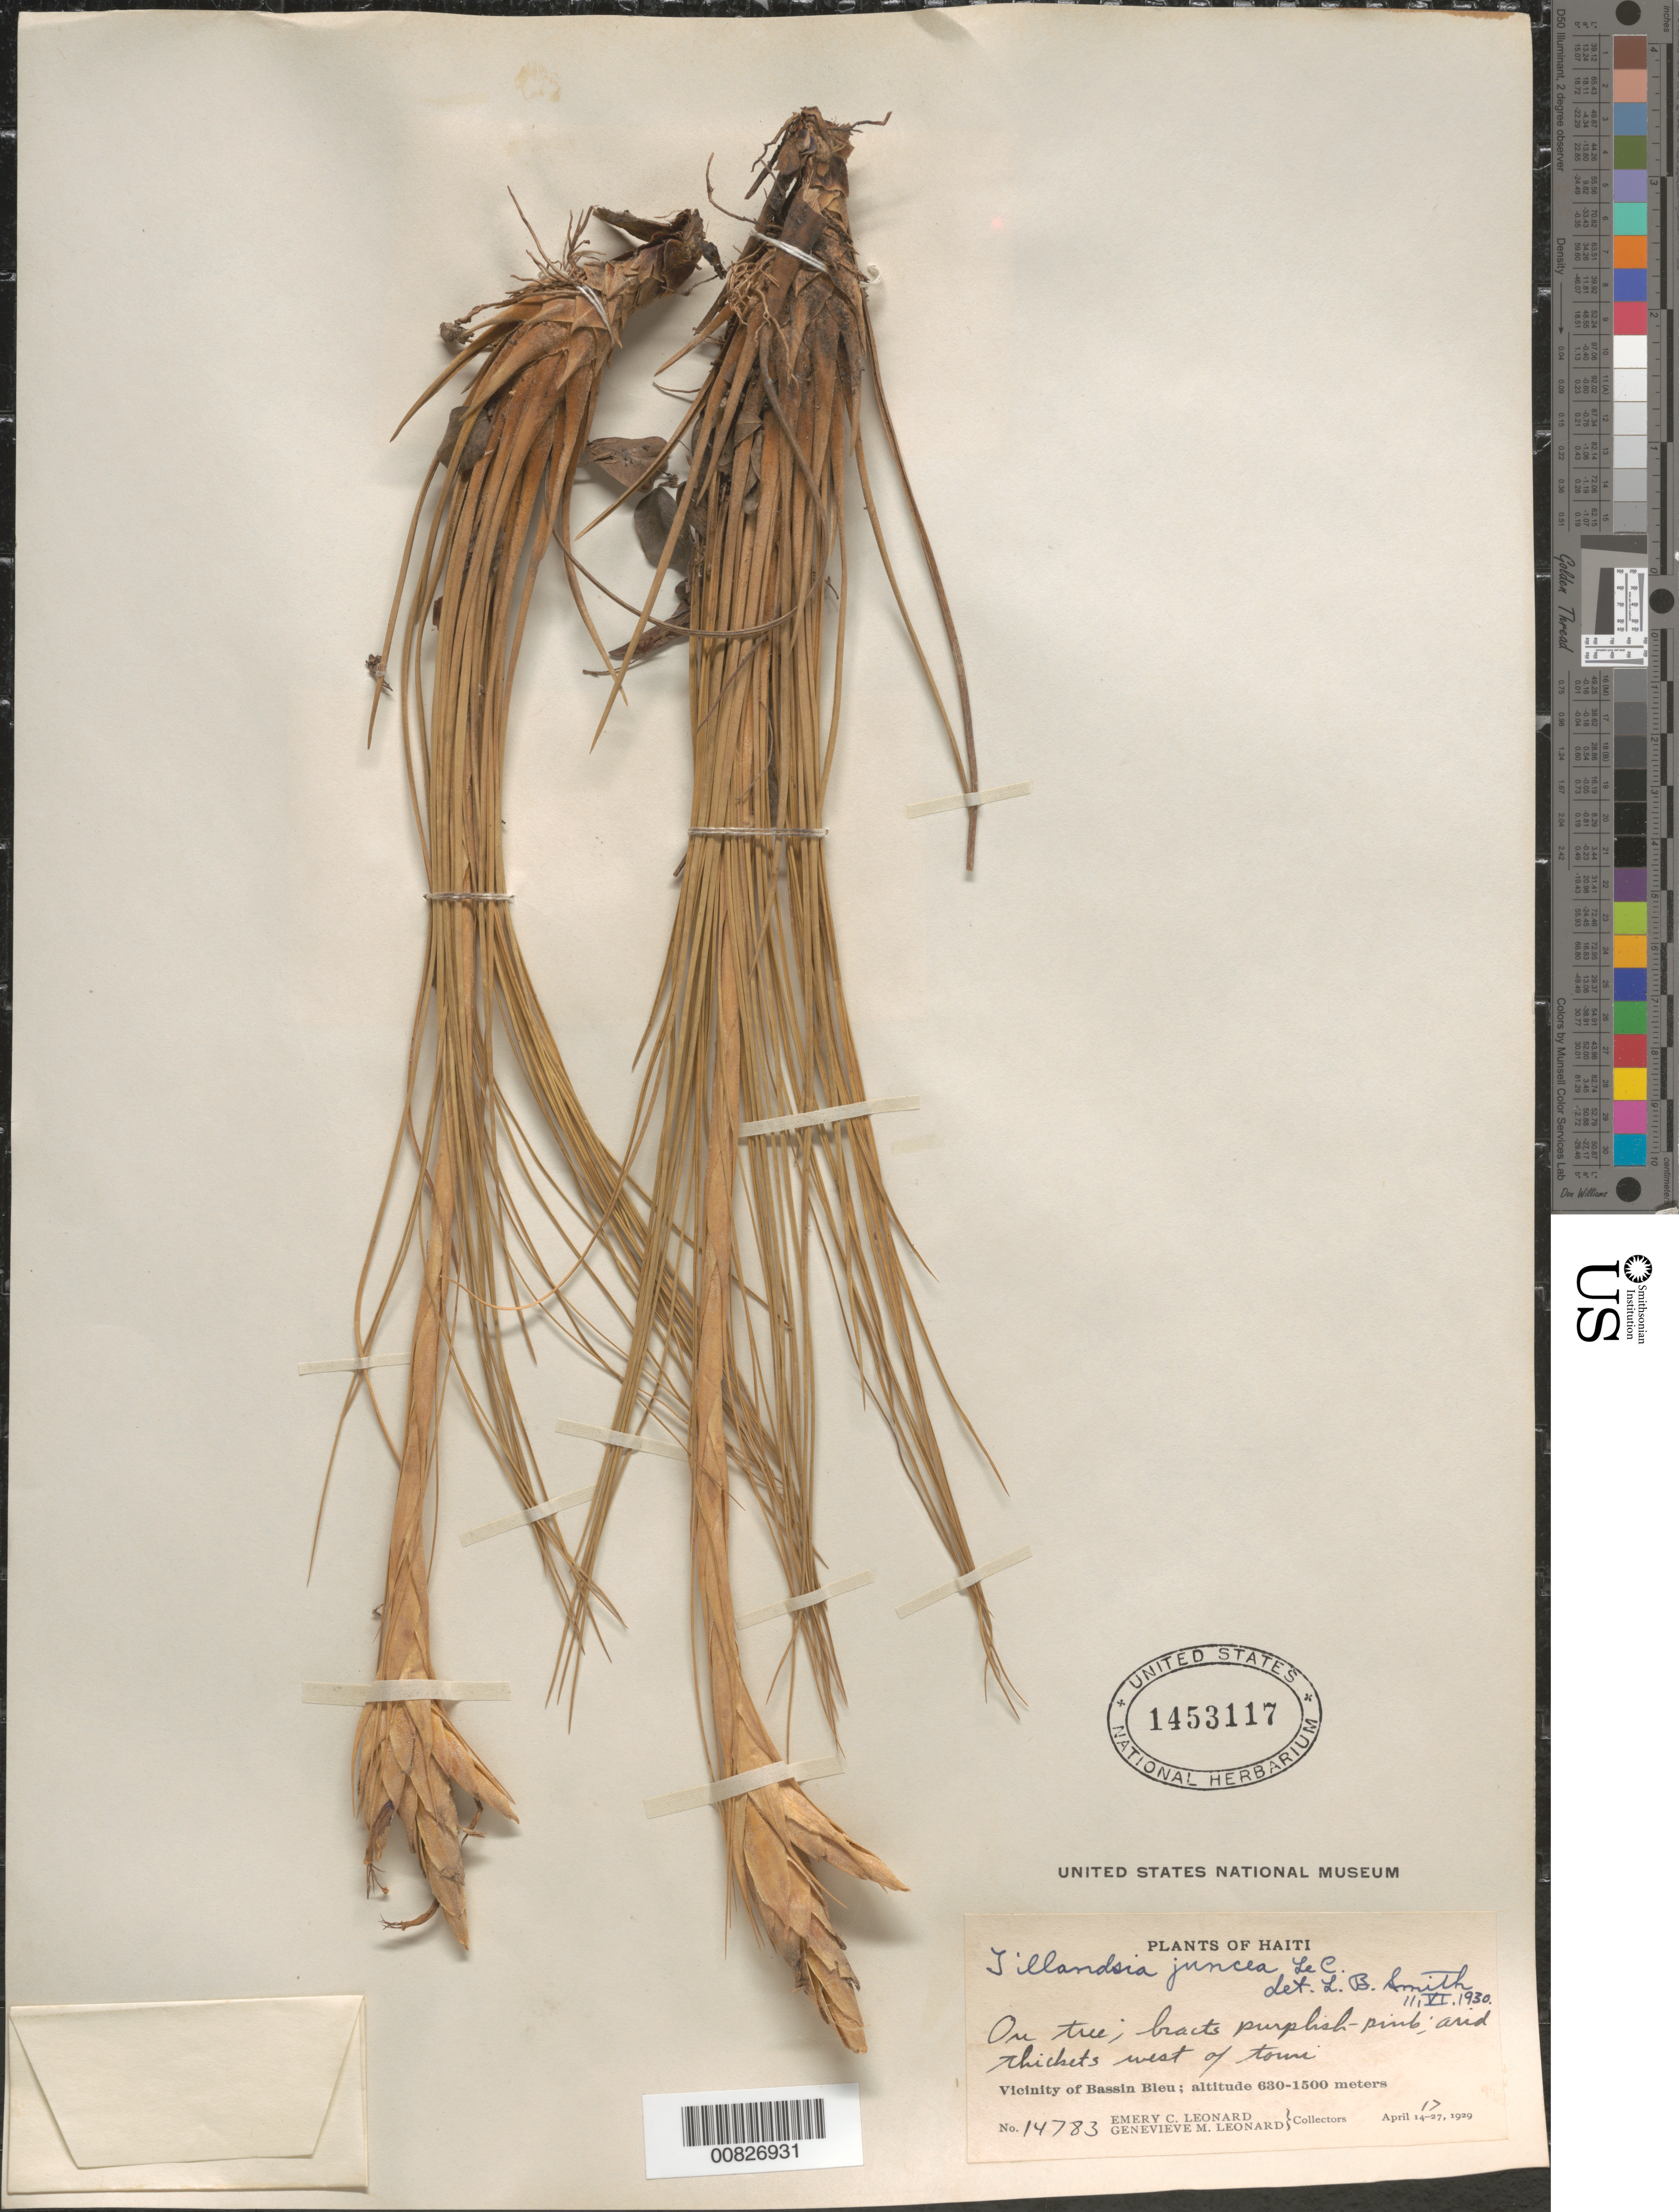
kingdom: Plantae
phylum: Tracheophyta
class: Liliopsida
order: Poales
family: Bromeliaceae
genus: Tillandsia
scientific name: Tillandsia juncea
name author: (Ruiz & Pav.) Poir.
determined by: Smith, Lyman B., (US), NMNH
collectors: E. C. Leonard & G. M. Leonard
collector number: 14783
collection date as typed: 17 Apr 1929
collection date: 1929-04-17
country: Haiti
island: Hispaniola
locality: Vicinity of Bassin Bleu. Arid thickets west of town.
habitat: On tree. Arid thickets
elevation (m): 630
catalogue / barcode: US 1453117